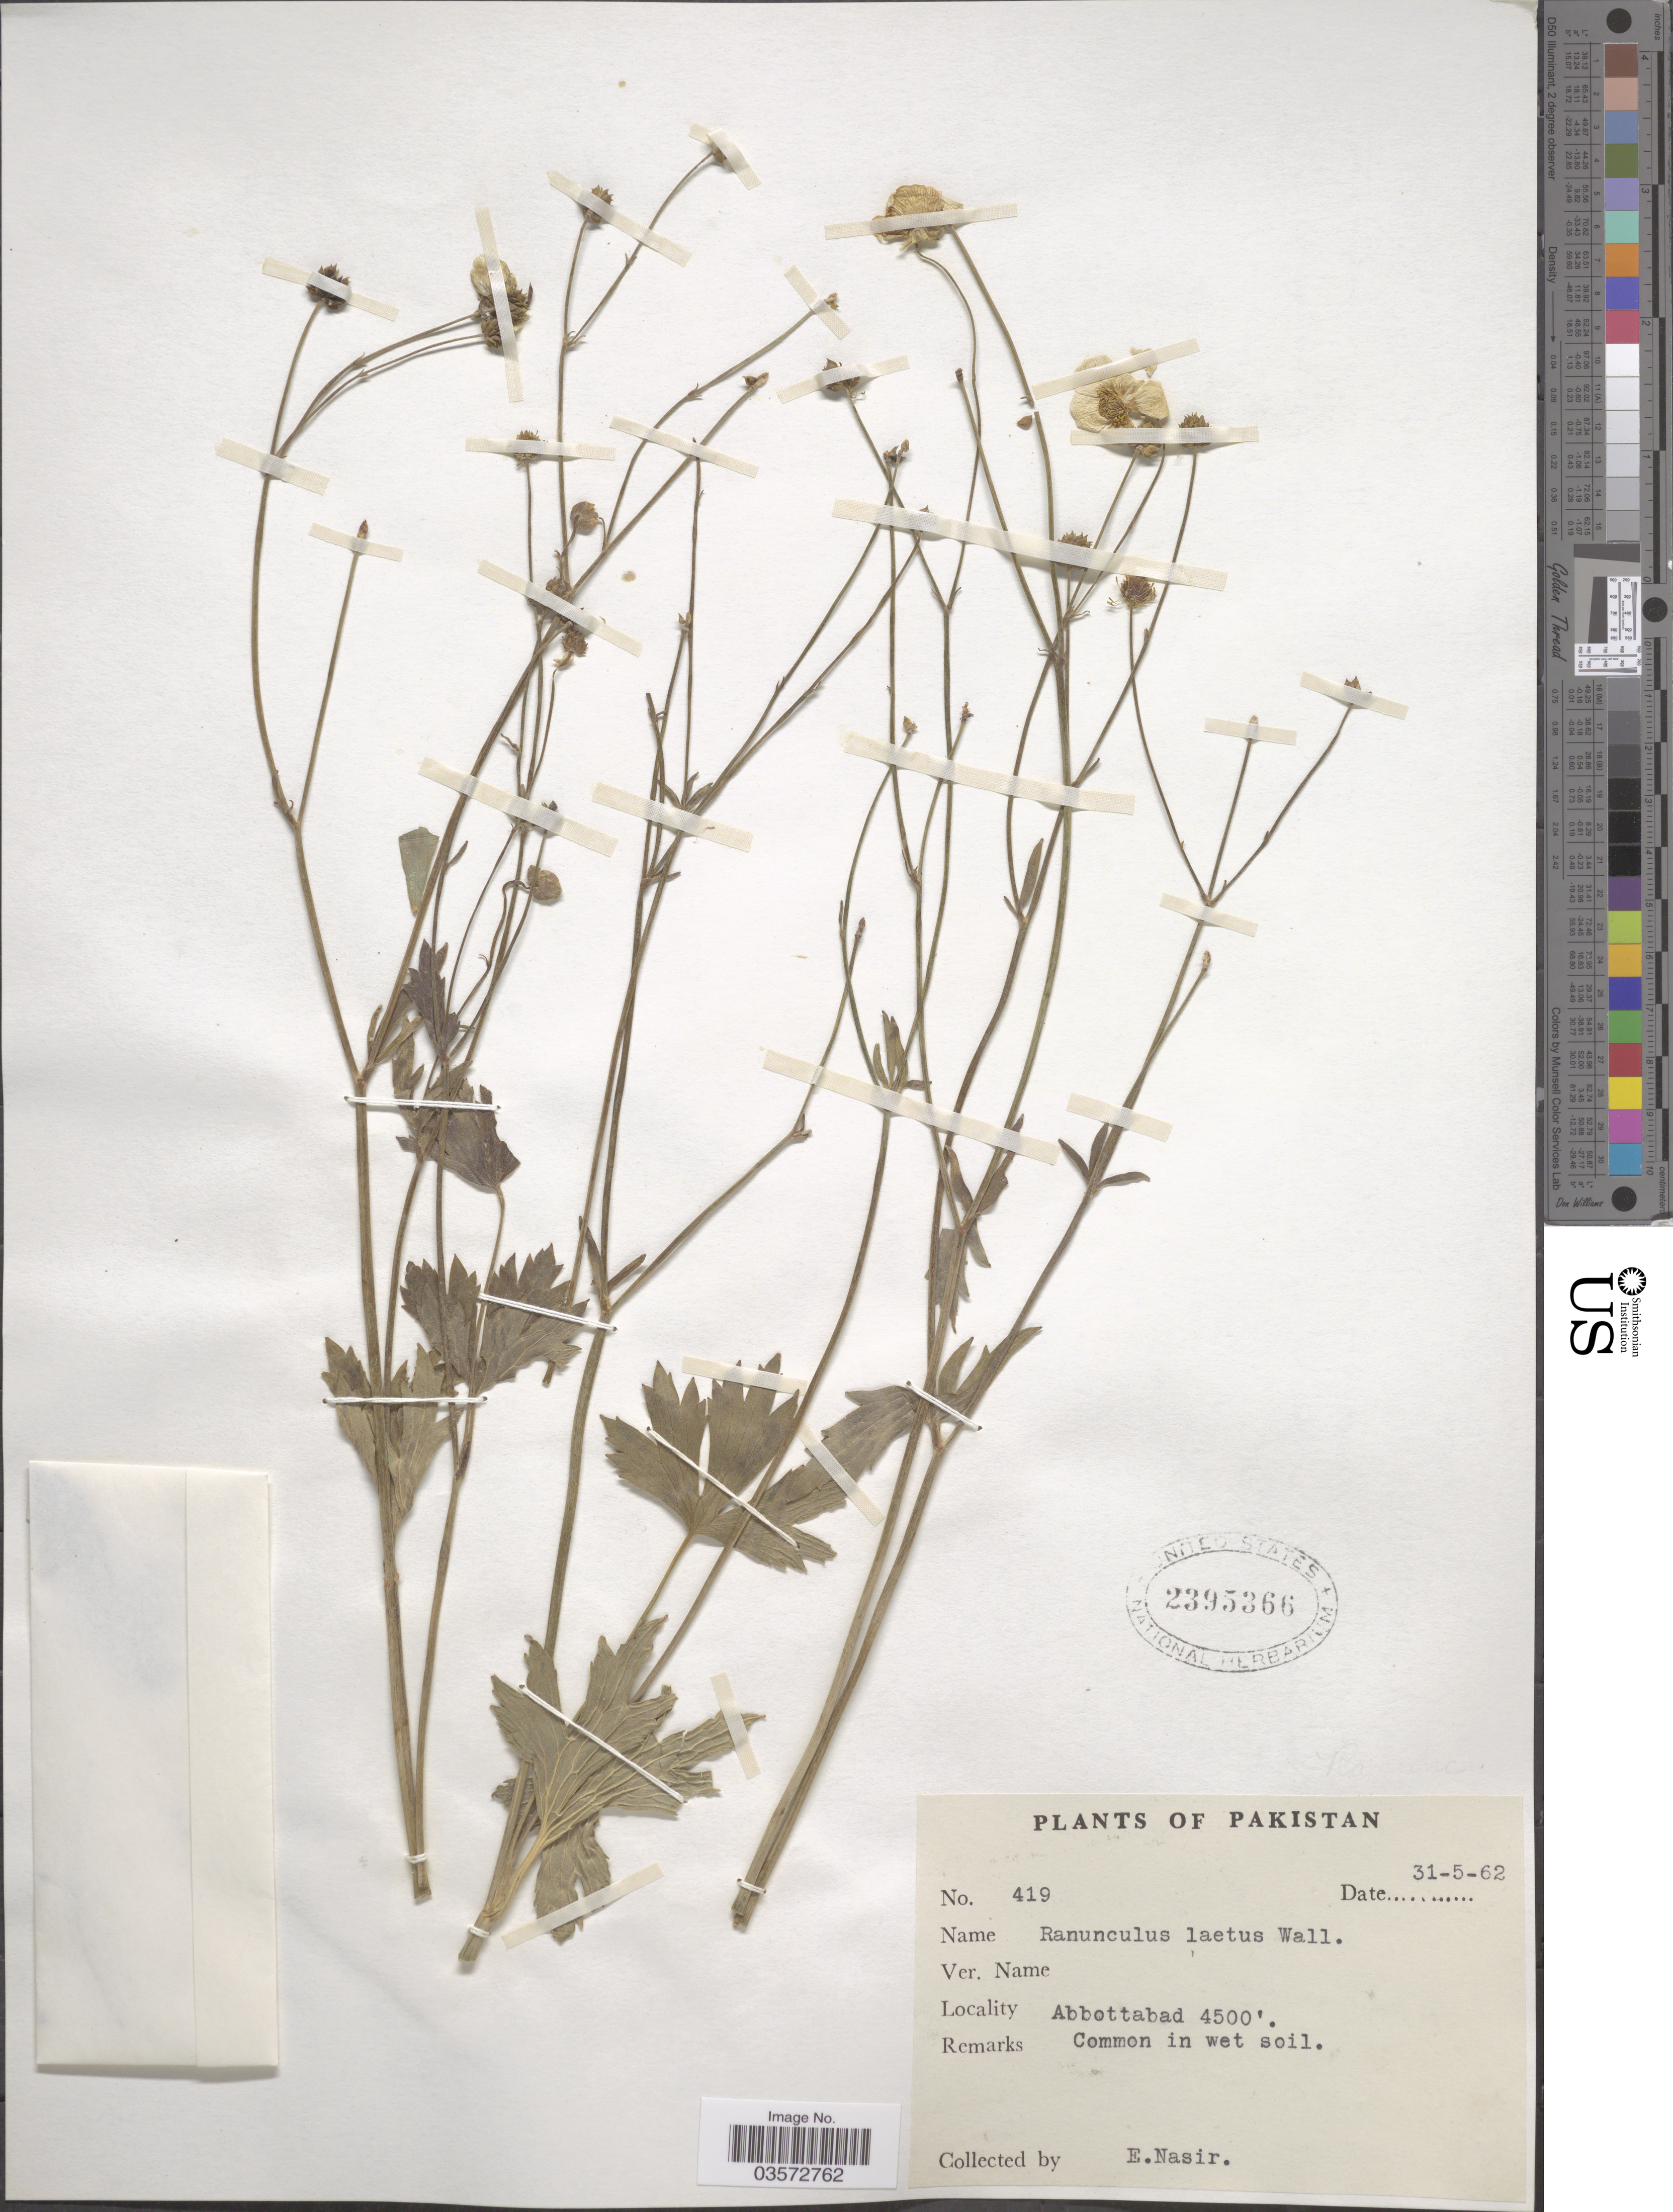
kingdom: Plantae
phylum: Tracheophyta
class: Magnoliopsida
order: Ranunculales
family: Ranunculaceae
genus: Ranunculus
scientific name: Ranunculus laetus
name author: Wall. ex Hook. f. & J.W. Thomson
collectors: E. Nasir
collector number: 419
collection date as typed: Transcribed d/m/y: 31/5/62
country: Pakistan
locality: Abbottabad.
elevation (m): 1372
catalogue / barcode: US 2395366